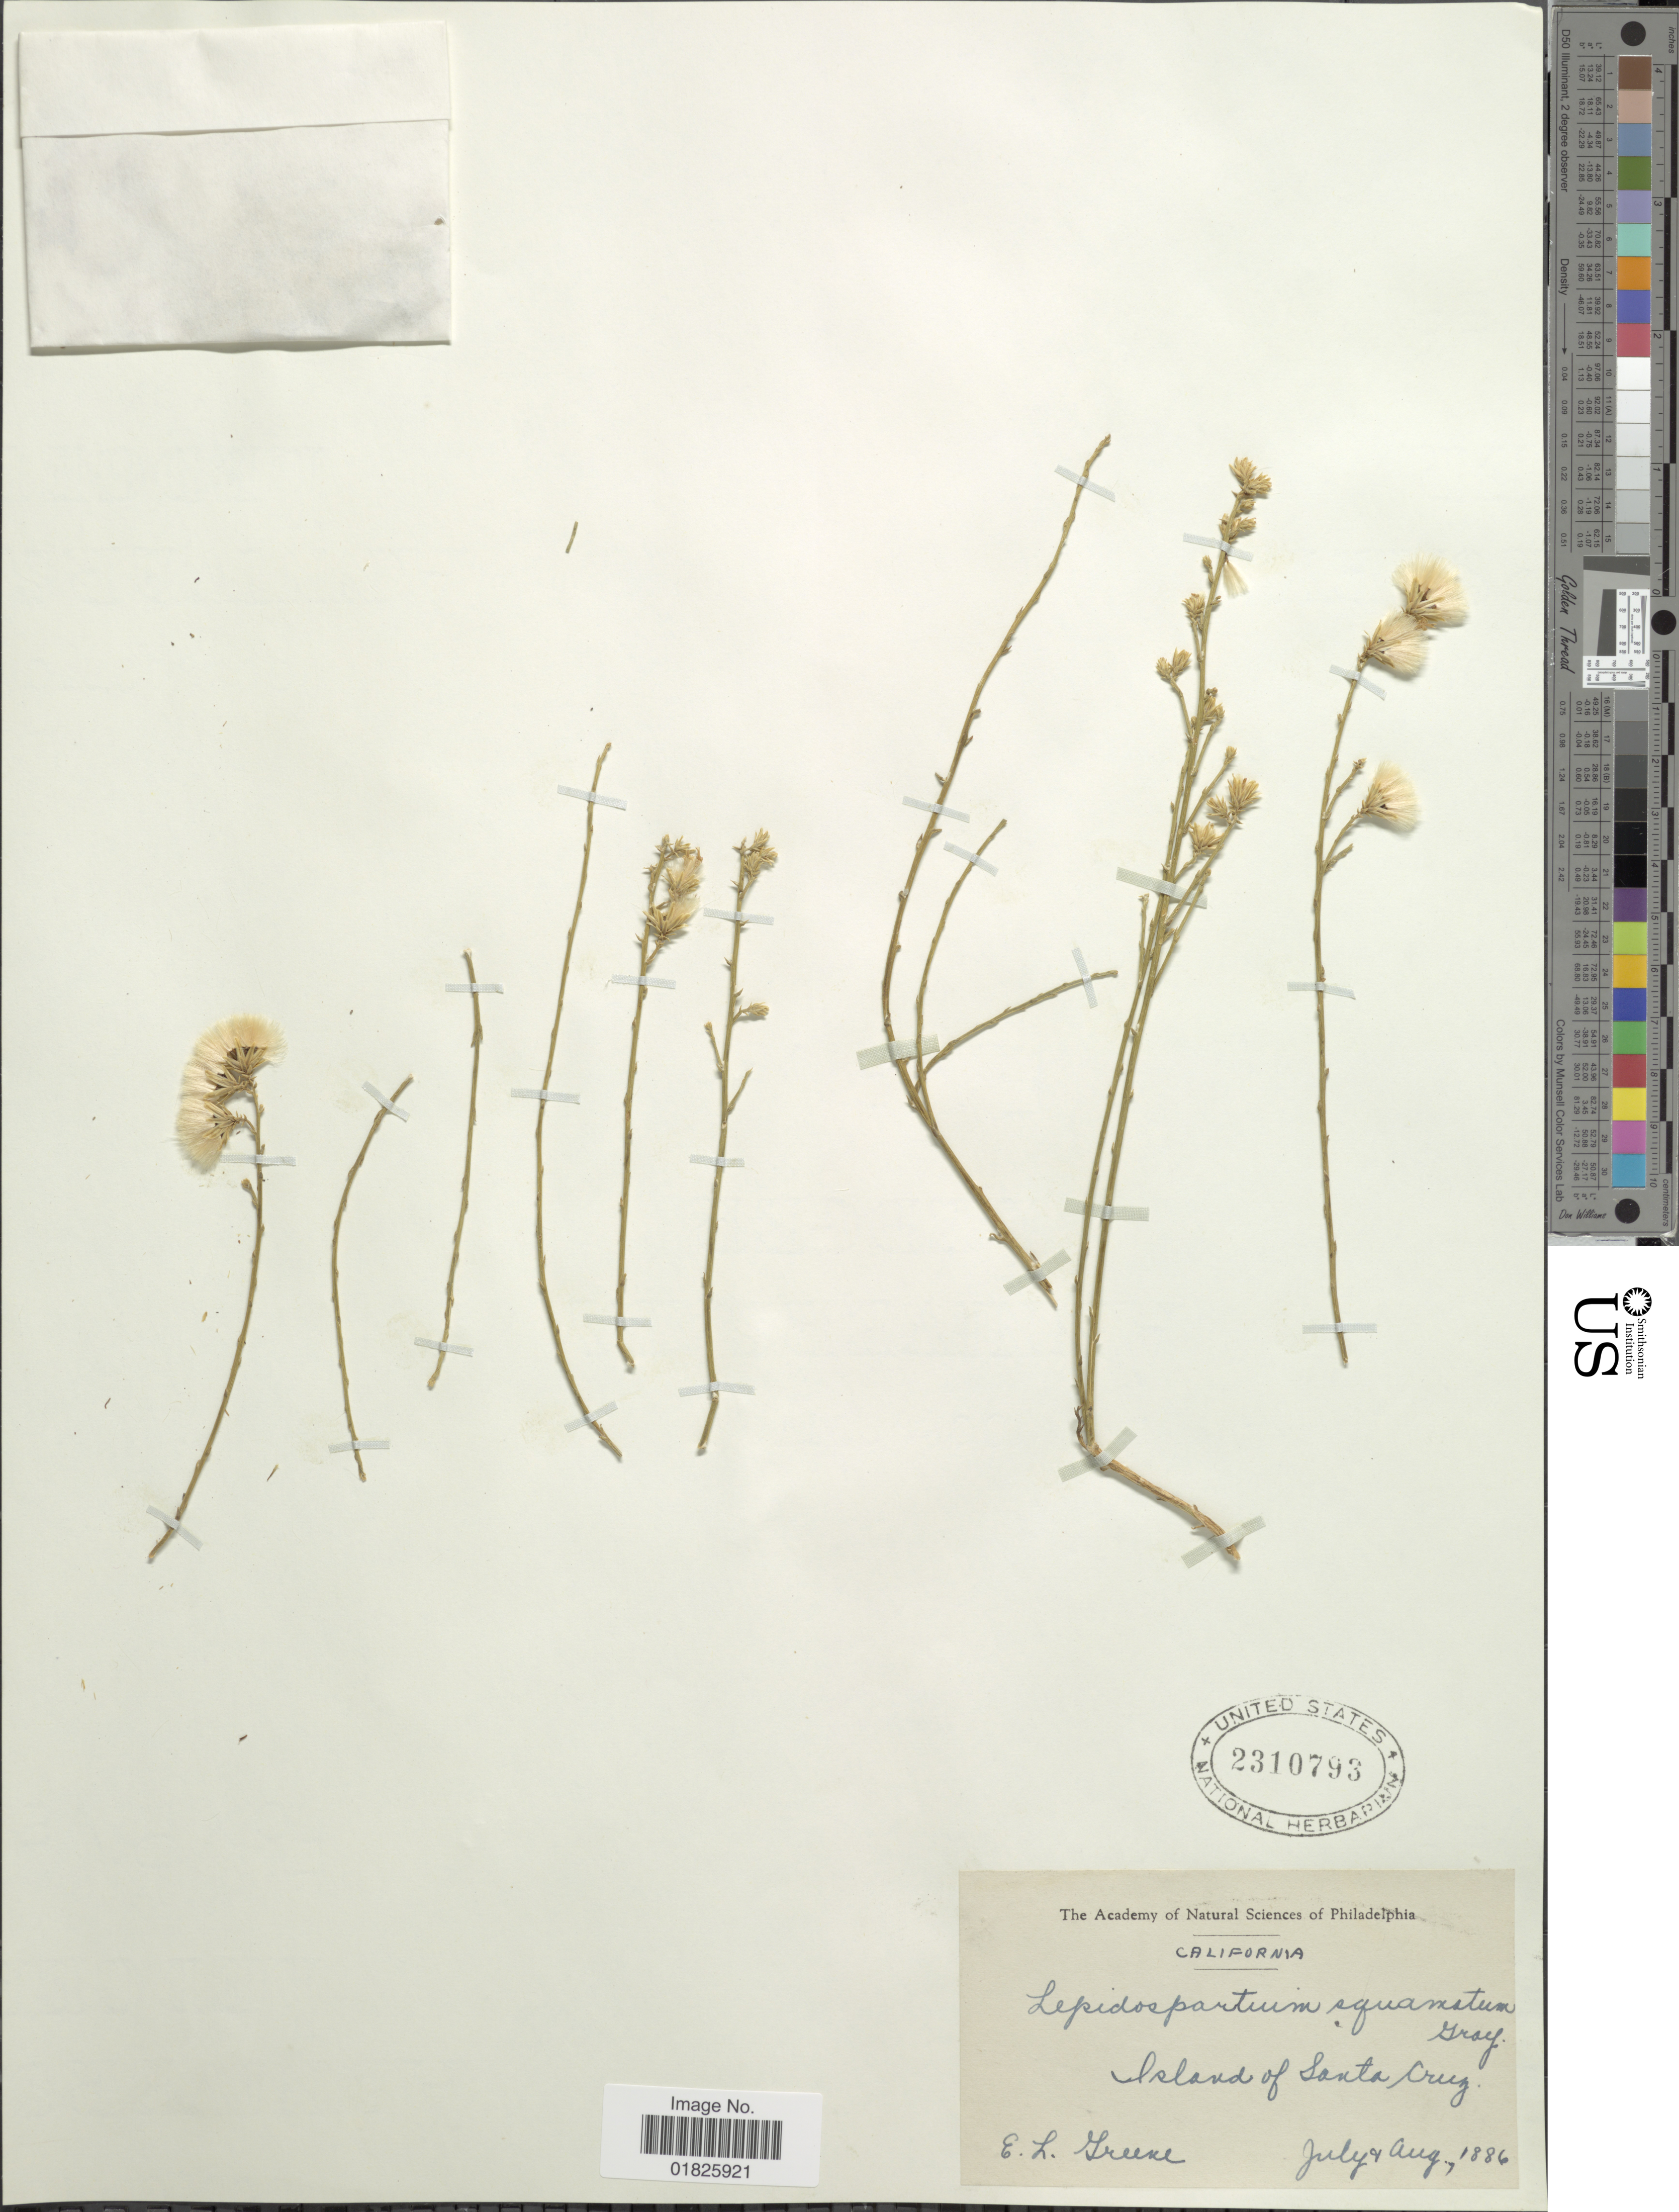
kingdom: Plantae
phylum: Tracheophyta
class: Magnoliopsida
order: Asterales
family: Asteraceae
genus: Lepidospartum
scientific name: Lepidospartum squamatum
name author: A. Gray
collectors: E. L. Greene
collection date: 1886-07/1886-08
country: United States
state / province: California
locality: Island of Santa Cruz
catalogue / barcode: US 2310793